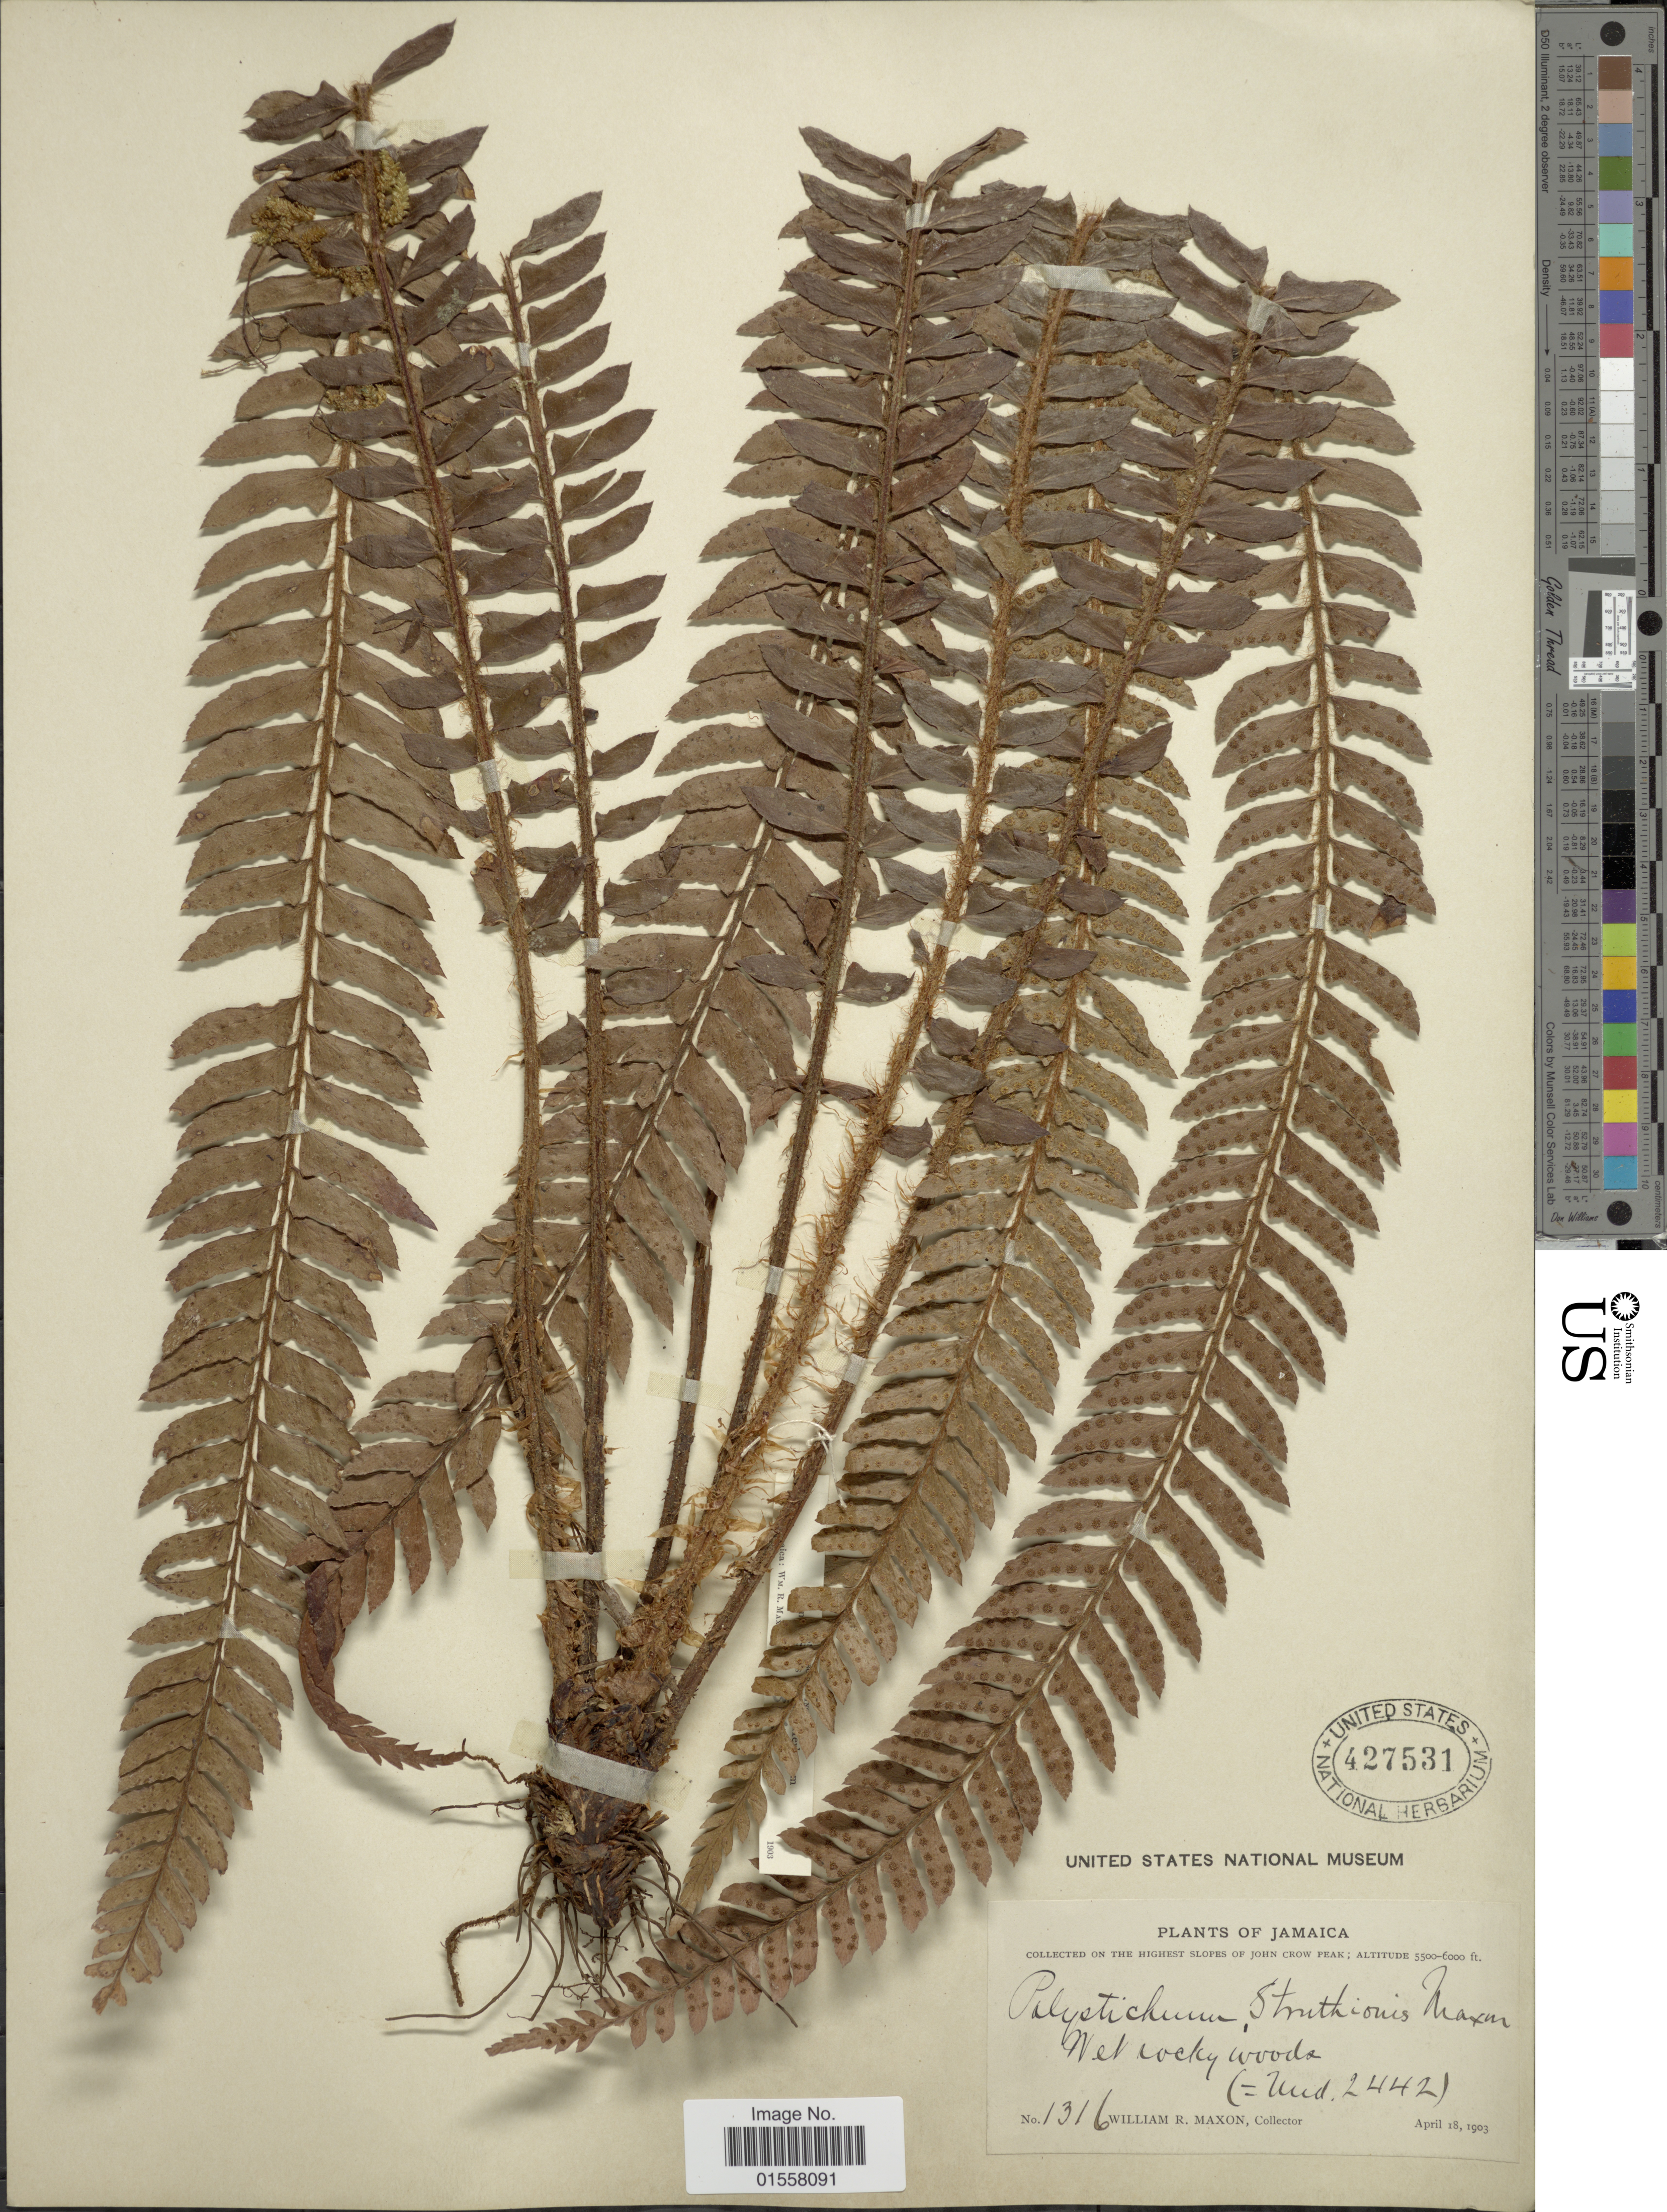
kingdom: Plantae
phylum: Tracheophyta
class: Polypodiopsida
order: Polypodiales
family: Dryopteridaceae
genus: Polystichum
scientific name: Polystichum mucronatum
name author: (Sw.) C. Presl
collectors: W. R. Maxon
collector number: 1316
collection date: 1903-04-18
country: Jamaica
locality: Highest slopes of John Crow Peak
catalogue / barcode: US 427531